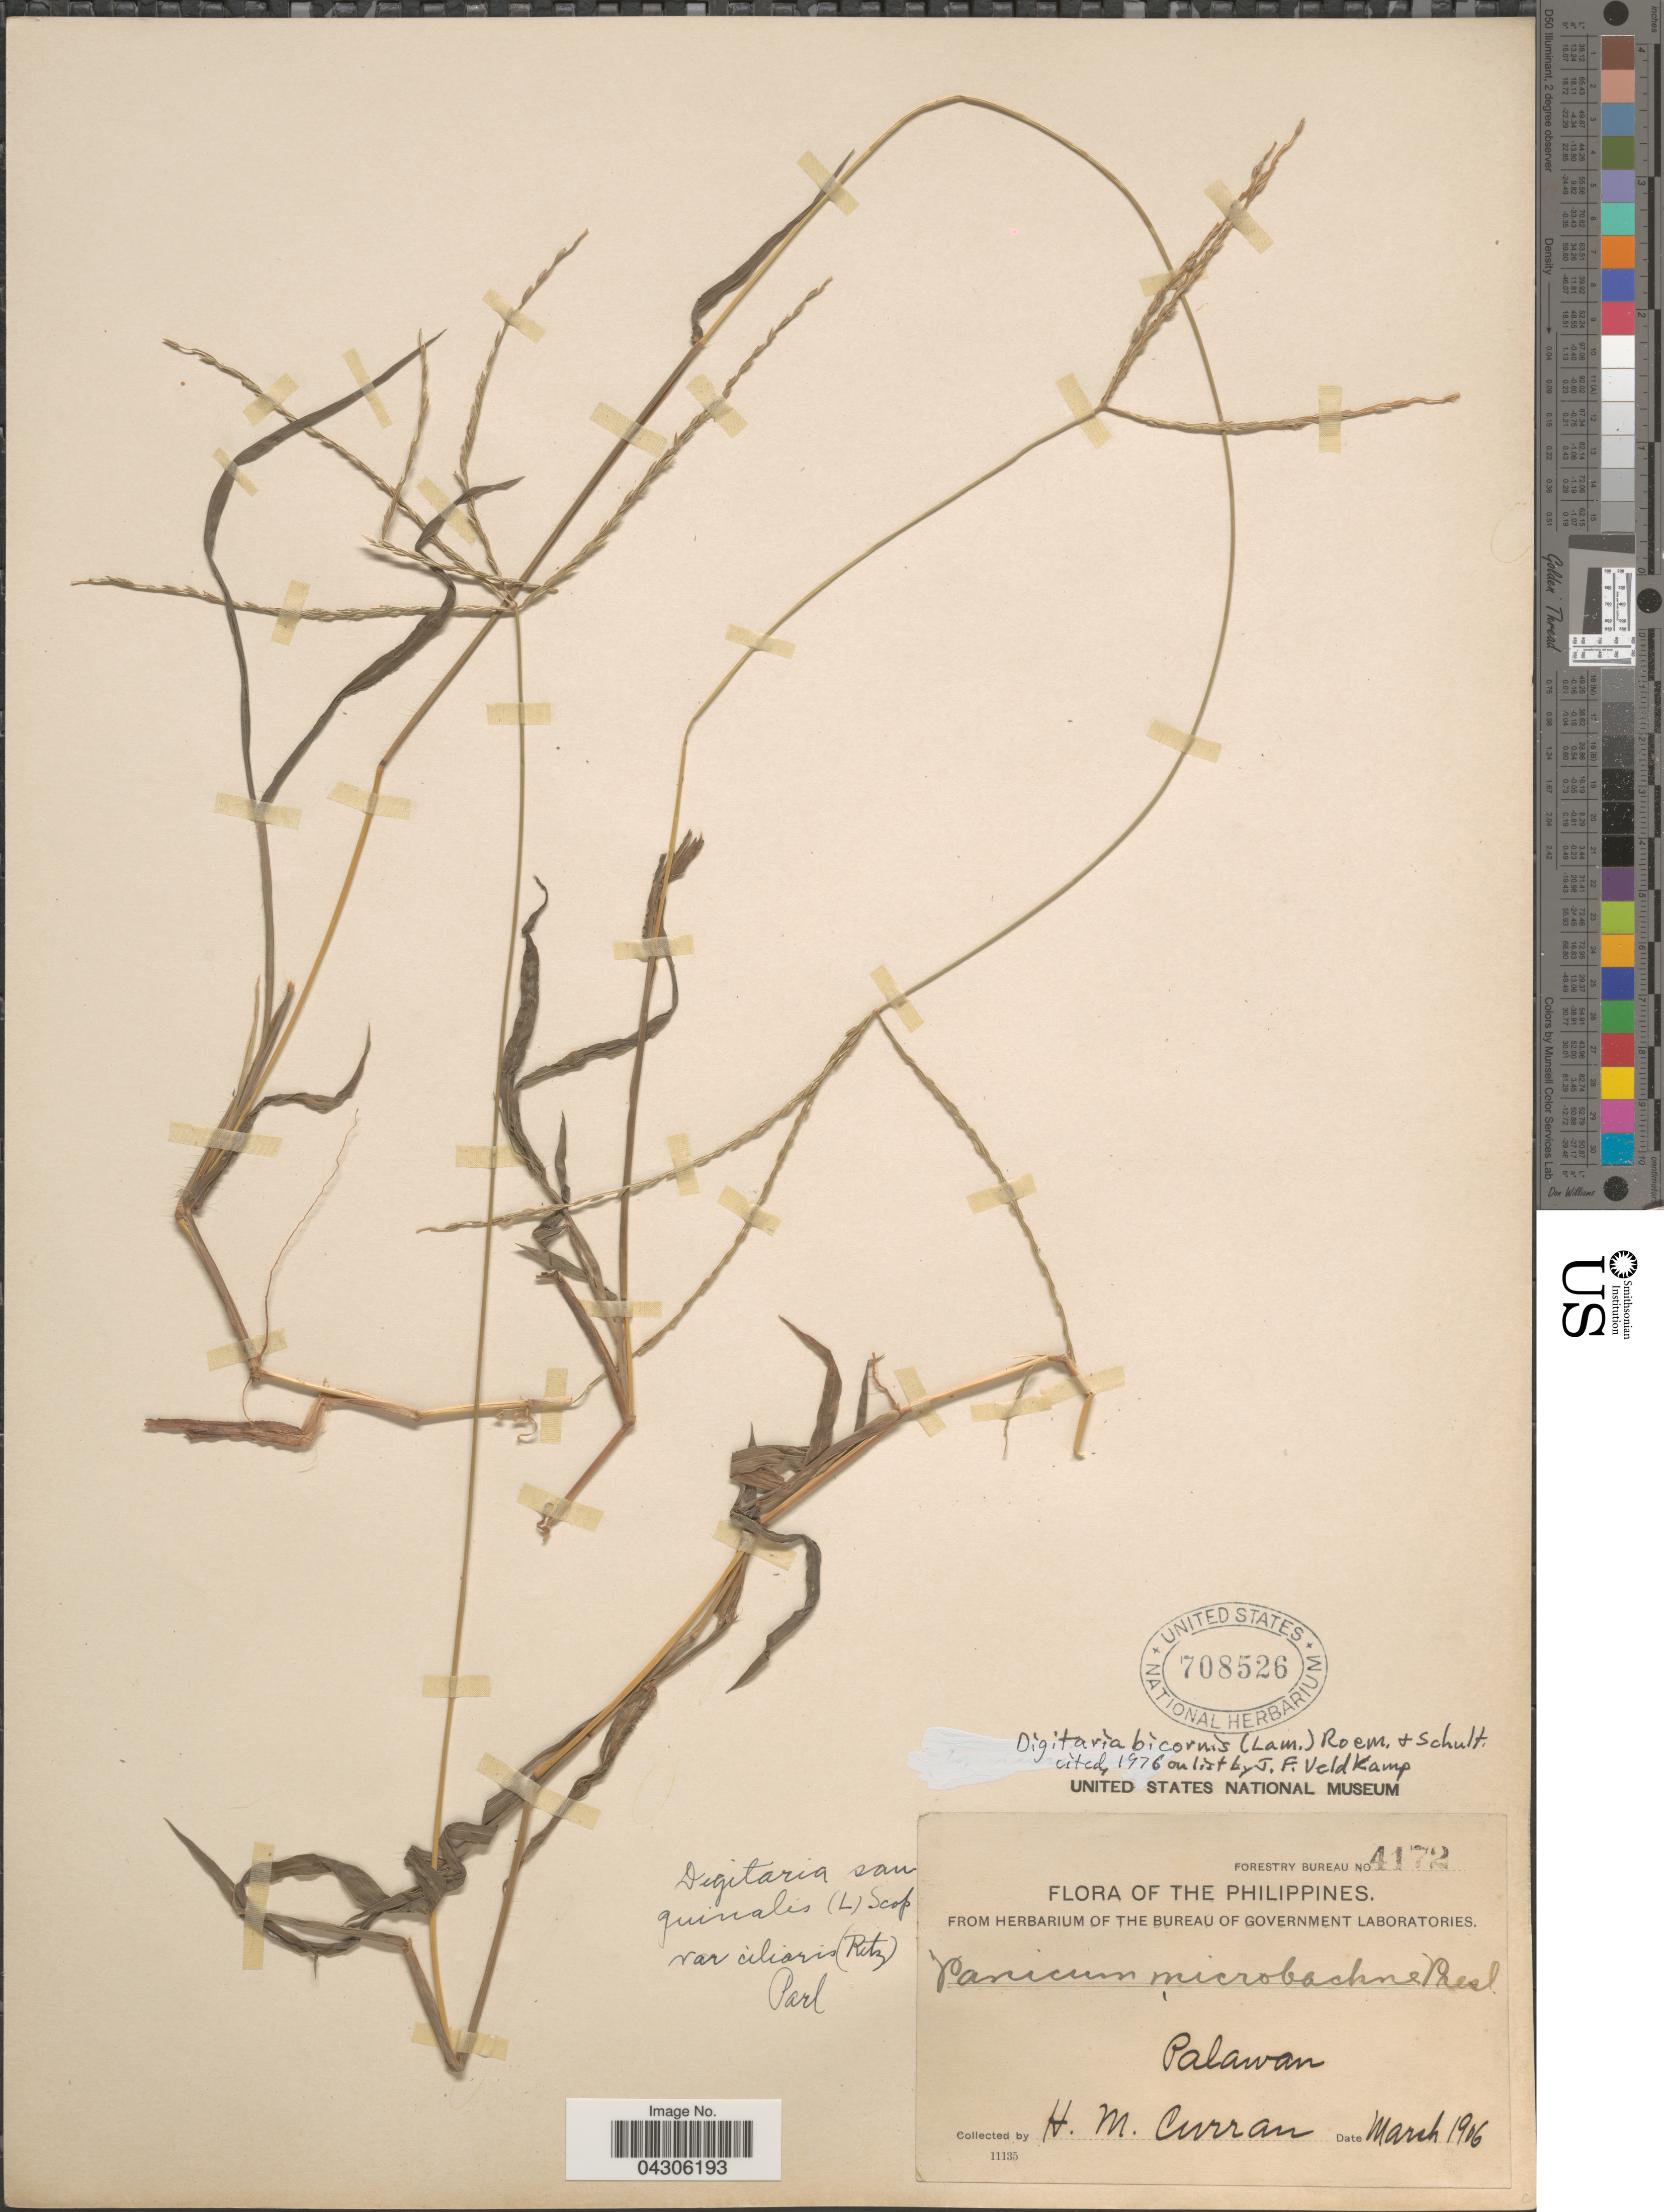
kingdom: Plantae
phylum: Tracheophyta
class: Liliopsida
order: Poales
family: Poaceae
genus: Digitaria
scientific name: Digitaria bicornis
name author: (Lam.) Roem. & Schult.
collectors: H. M. Curran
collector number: Forestry Bureau 4172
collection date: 1906-03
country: Philippines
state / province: Mimaropa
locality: Palawan.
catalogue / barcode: US 708526